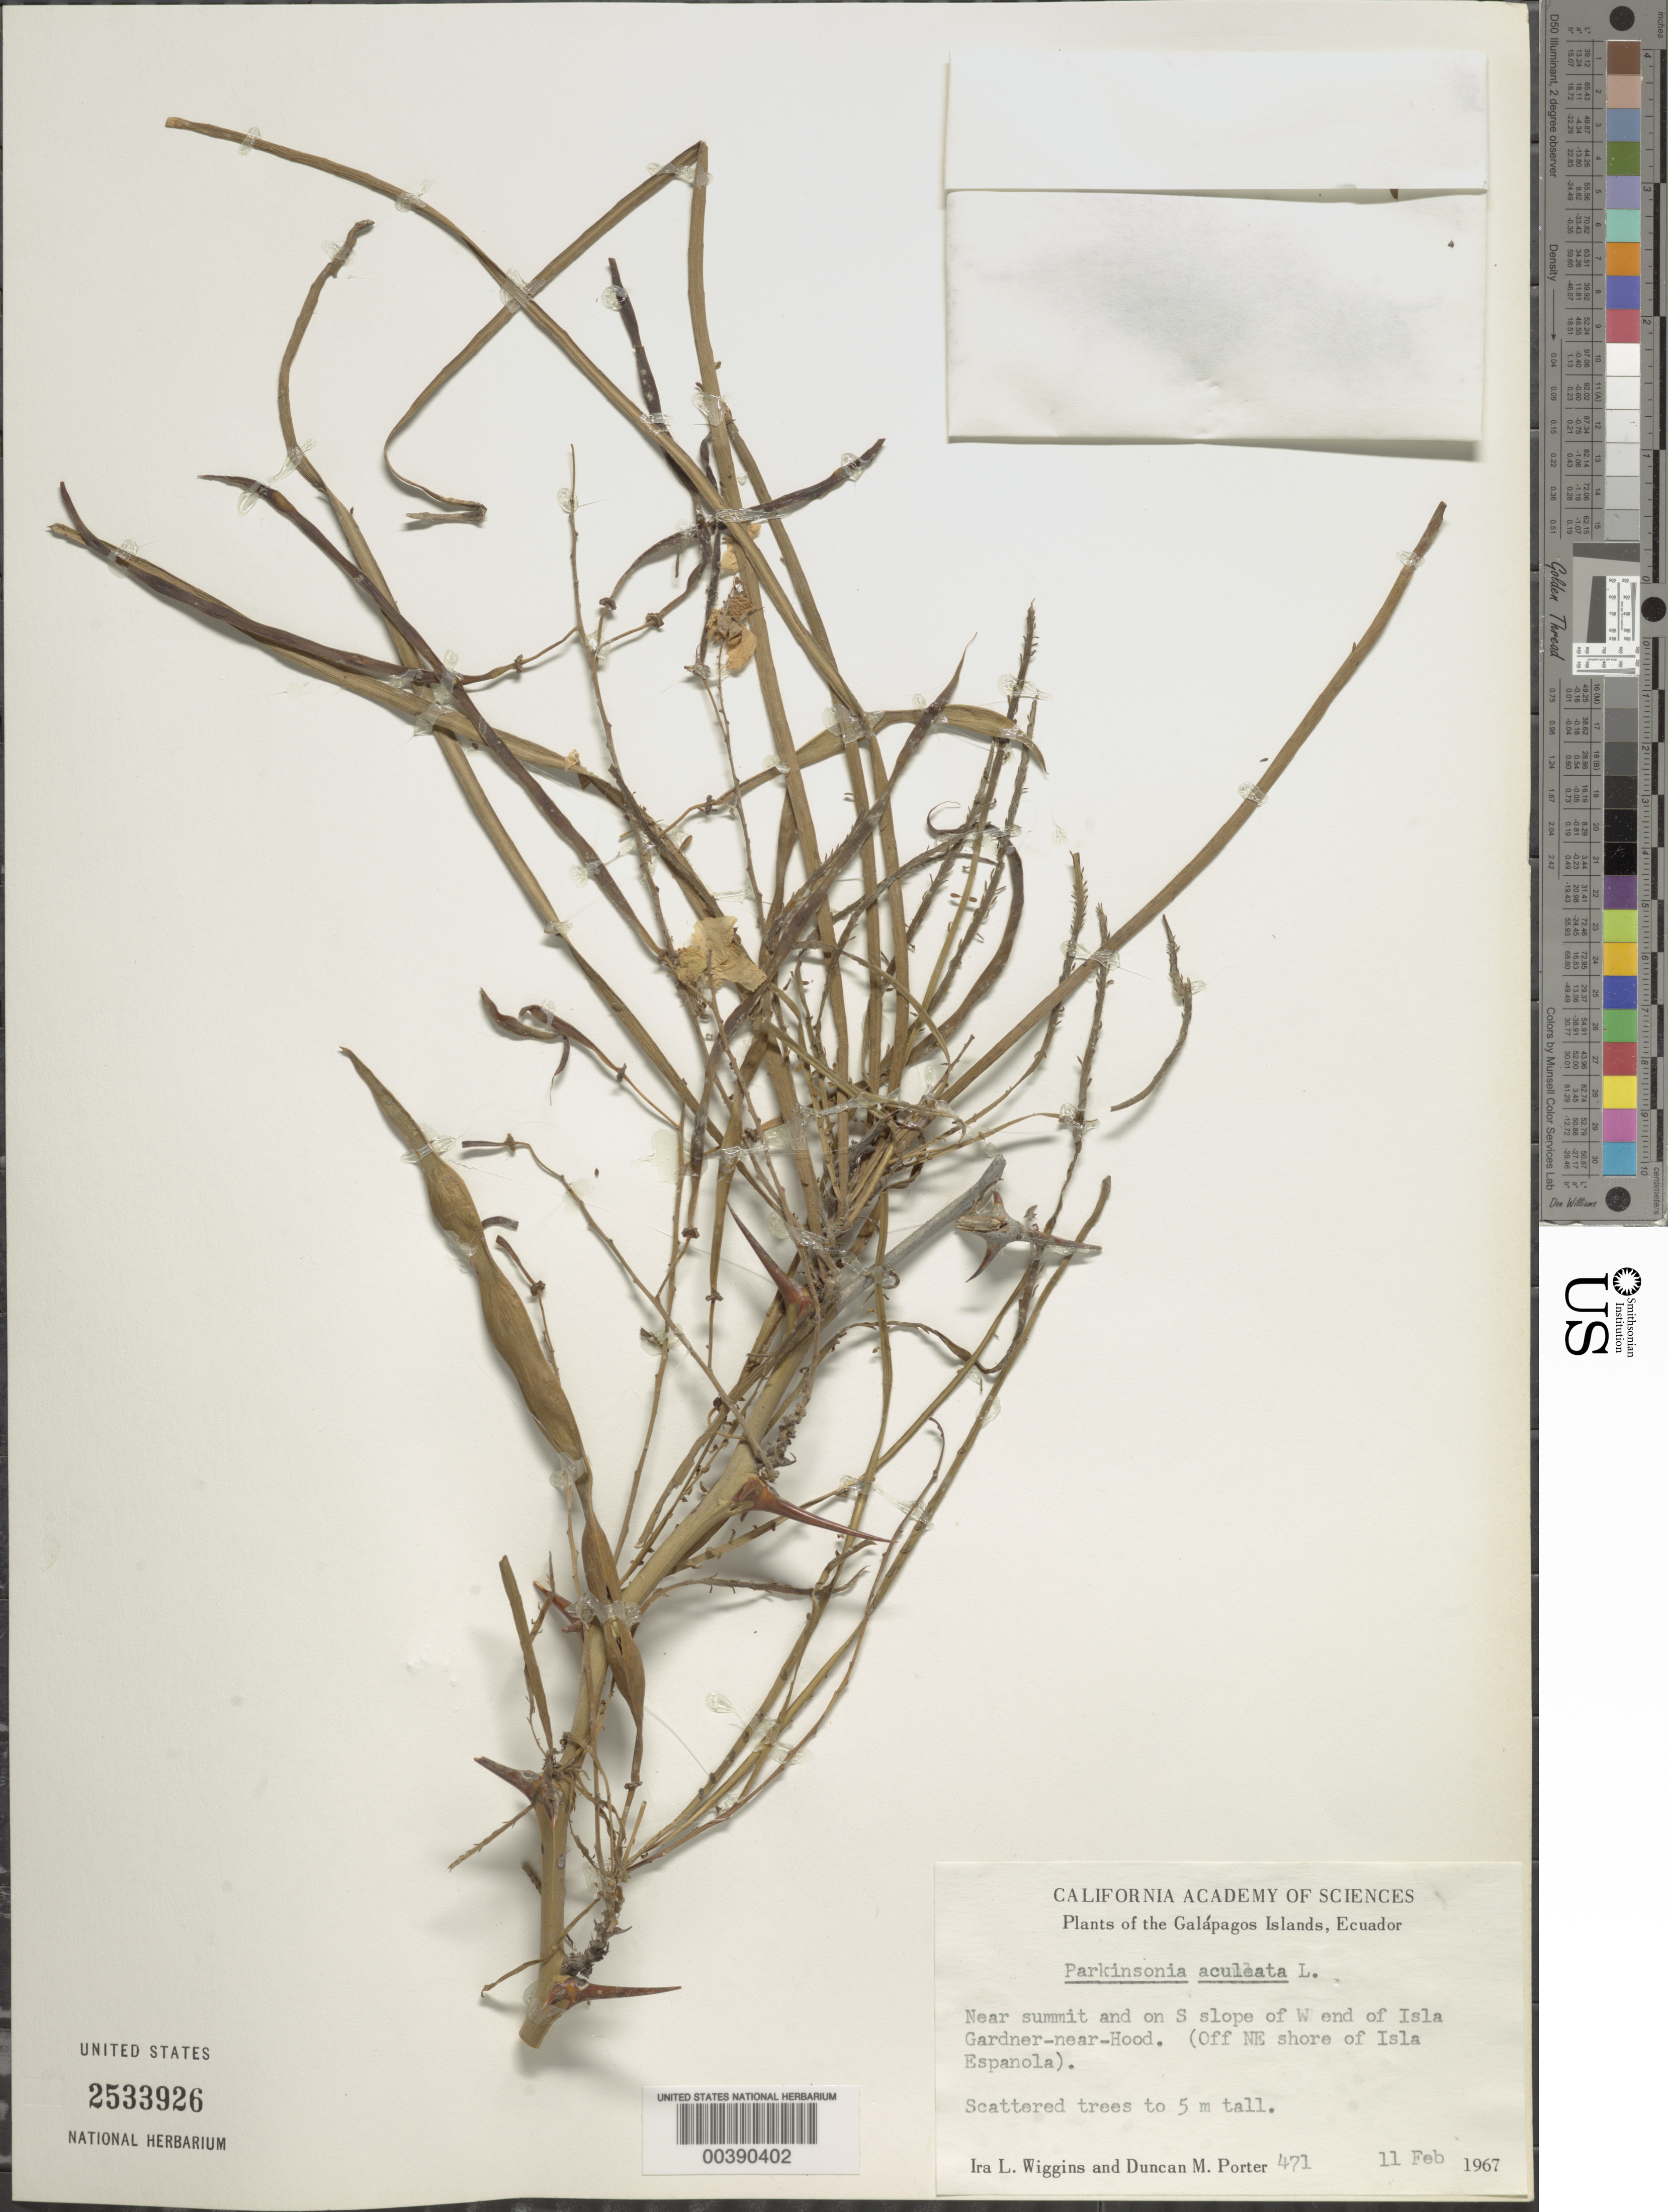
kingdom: Plantae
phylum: Tracheophyta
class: Magnoliopsida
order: Fabales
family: Fabaceae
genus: Parkinsonia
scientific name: Parkinsonia aculeata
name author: L.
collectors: I. L. Wiggins & D. M. Porter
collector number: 471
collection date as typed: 11 Feb 1967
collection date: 1967-02-11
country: Ecuador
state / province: Colón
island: Española [Hood]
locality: Near summit and on S slope of W end of Isla Gardner near Hood (off NEshore of Isla Española)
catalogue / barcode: US 2533926